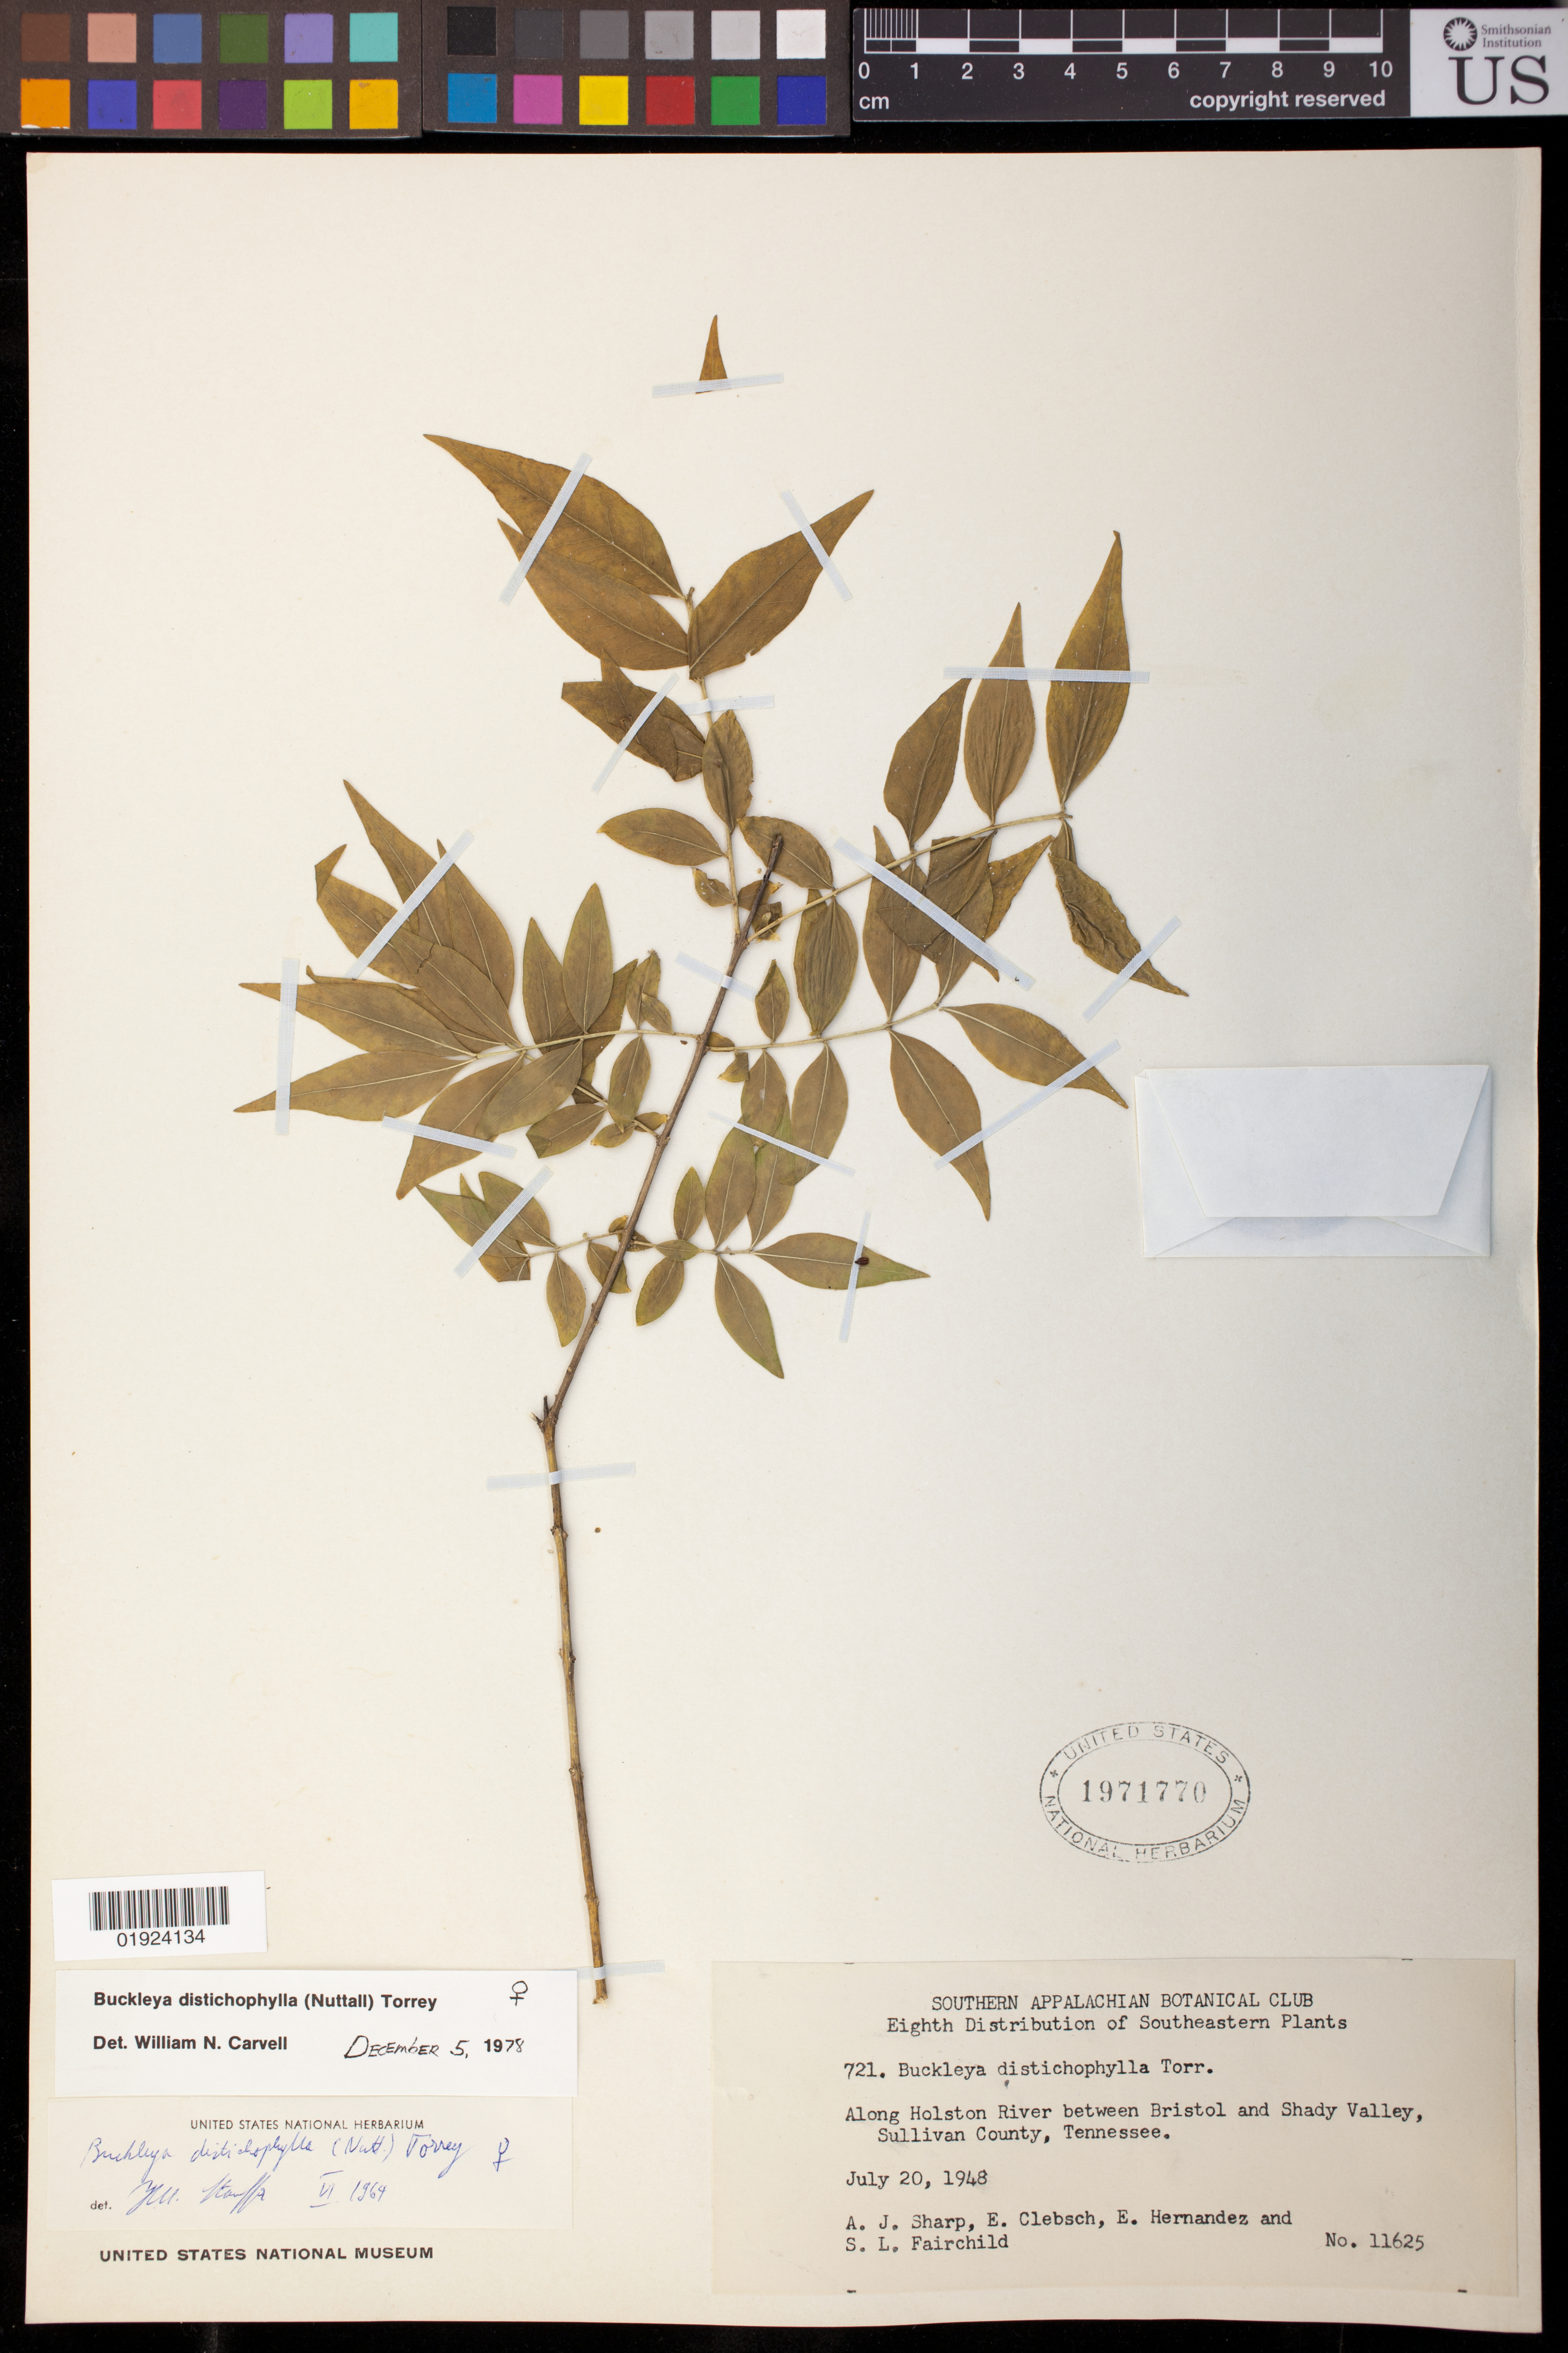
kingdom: Plantae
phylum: Tracheophyta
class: Magnoliopsida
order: Santalales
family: Thesiaceae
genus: Buckleya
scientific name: Buckleya distichophylla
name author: (Nutt.) Torr.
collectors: A. J. Sharp, E. Clebsch, E. Hernandez & S. Fairchild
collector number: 11625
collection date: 1948-07-20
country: United States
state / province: Tennessee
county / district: Sullivan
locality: Along Holston River between Bristol and Shady Valley, Sullivan County, Tennessee.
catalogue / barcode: US 1971770